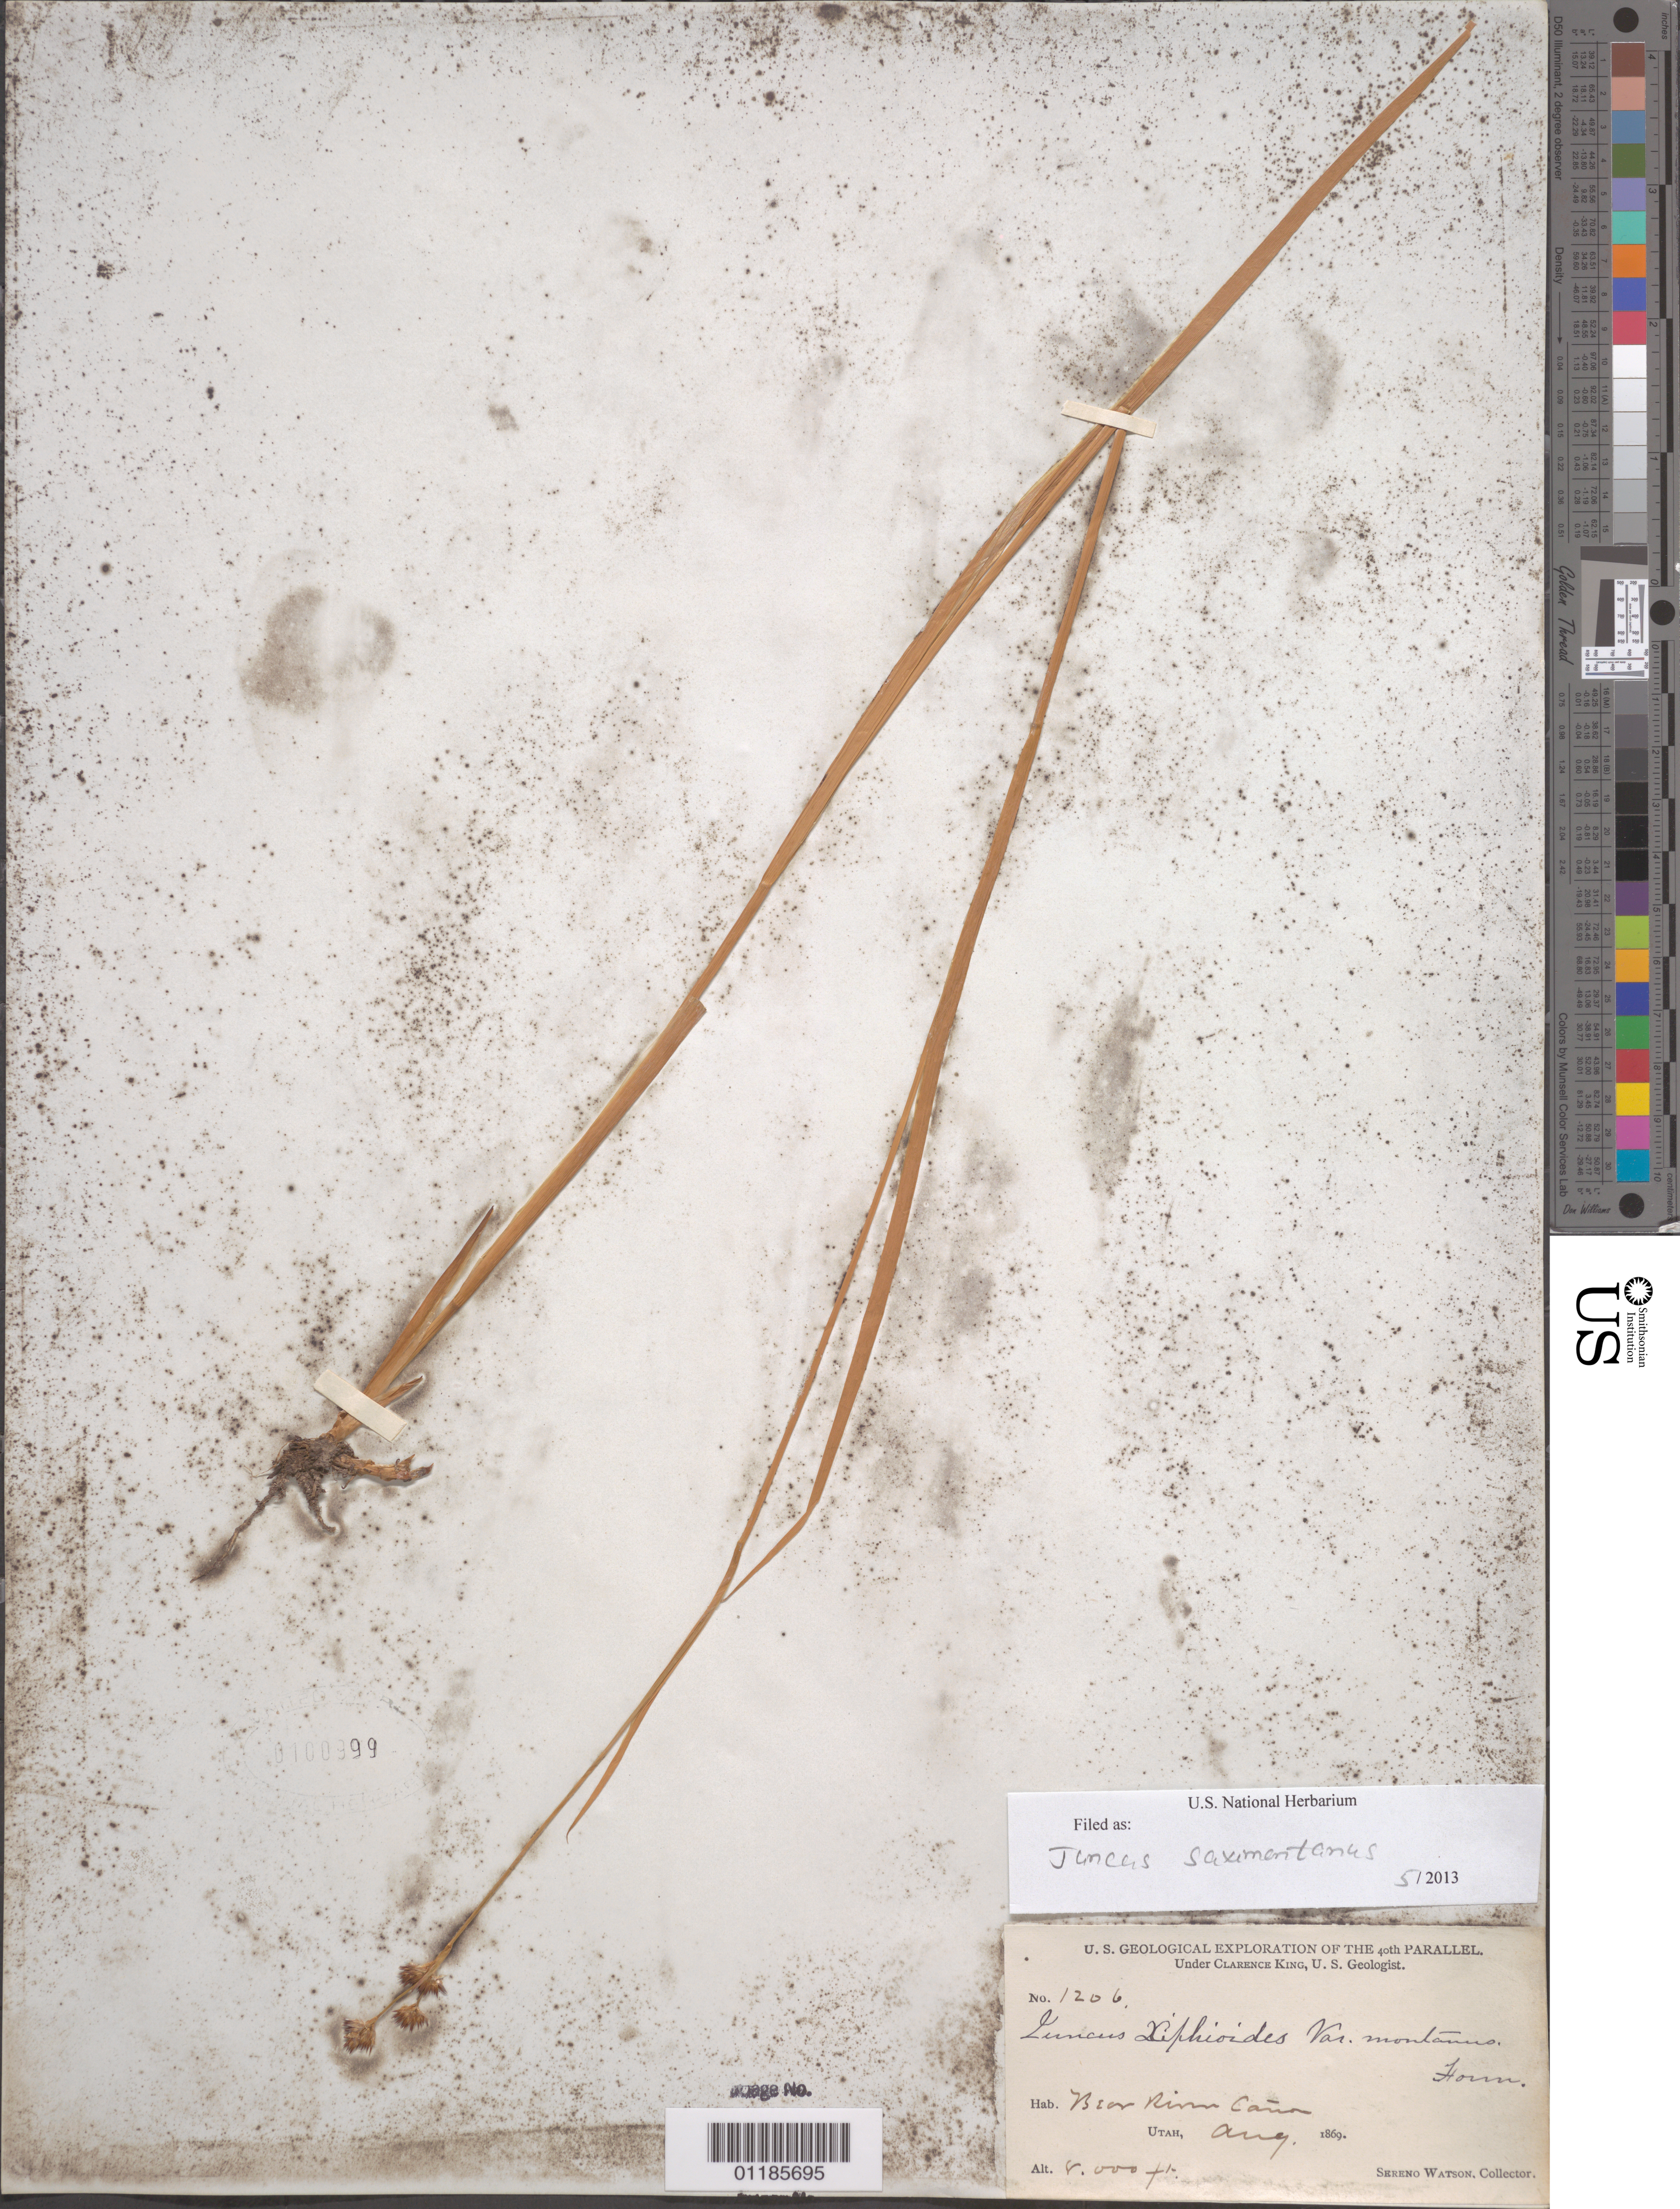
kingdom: Plantae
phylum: Tracheophyta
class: Liliopsida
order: Poales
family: Juncaceae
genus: Juncus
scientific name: Juncus saximontanus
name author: A. Nelson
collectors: S. Watson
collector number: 1206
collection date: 1869-08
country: United States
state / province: Utah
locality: Bear River Canyon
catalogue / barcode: US 100999